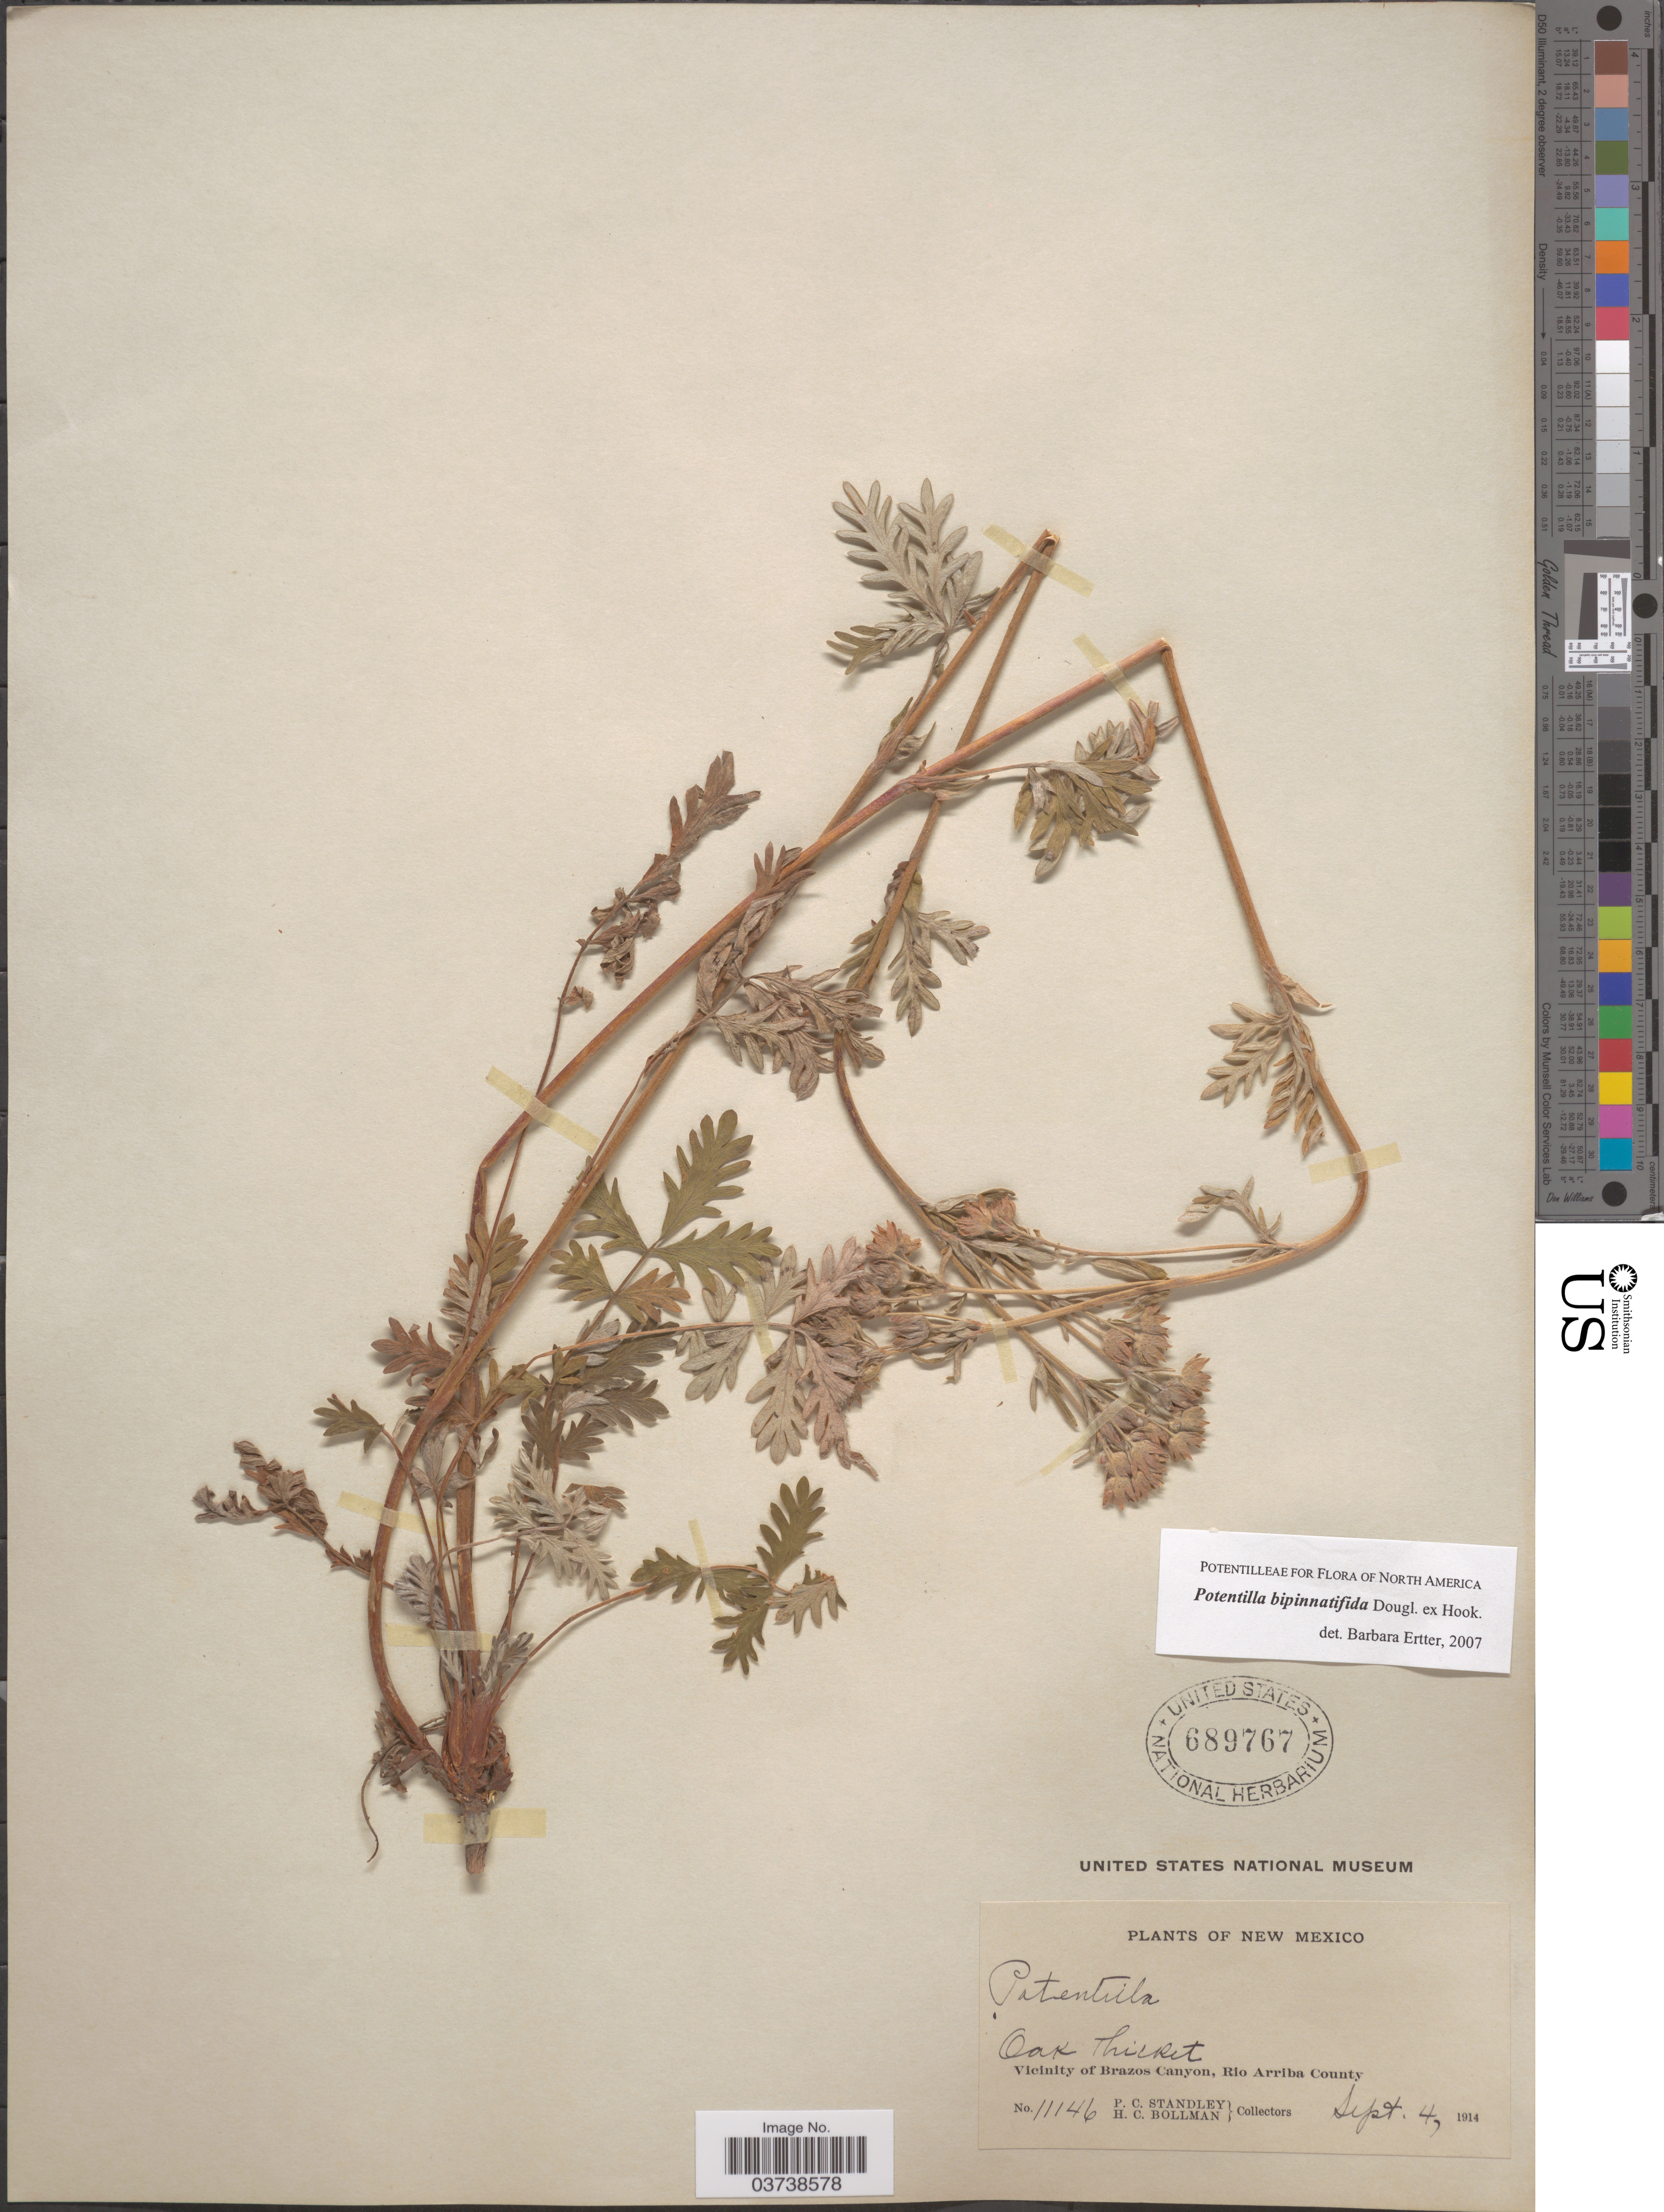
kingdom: Plantae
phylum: Tracheophyta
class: Magnoliopsida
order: Rosales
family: Rosaceae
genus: Potentilla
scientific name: Potentilla bipinnatifida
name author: Douglas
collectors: P. C. Standley & H. C. Bollman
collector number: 11146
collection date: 1914-09-04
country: United States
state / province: New Mexico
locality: Oak thicket. Vicinity of Brazos Canyon, Rio Arriba County.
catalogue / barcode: US 689767